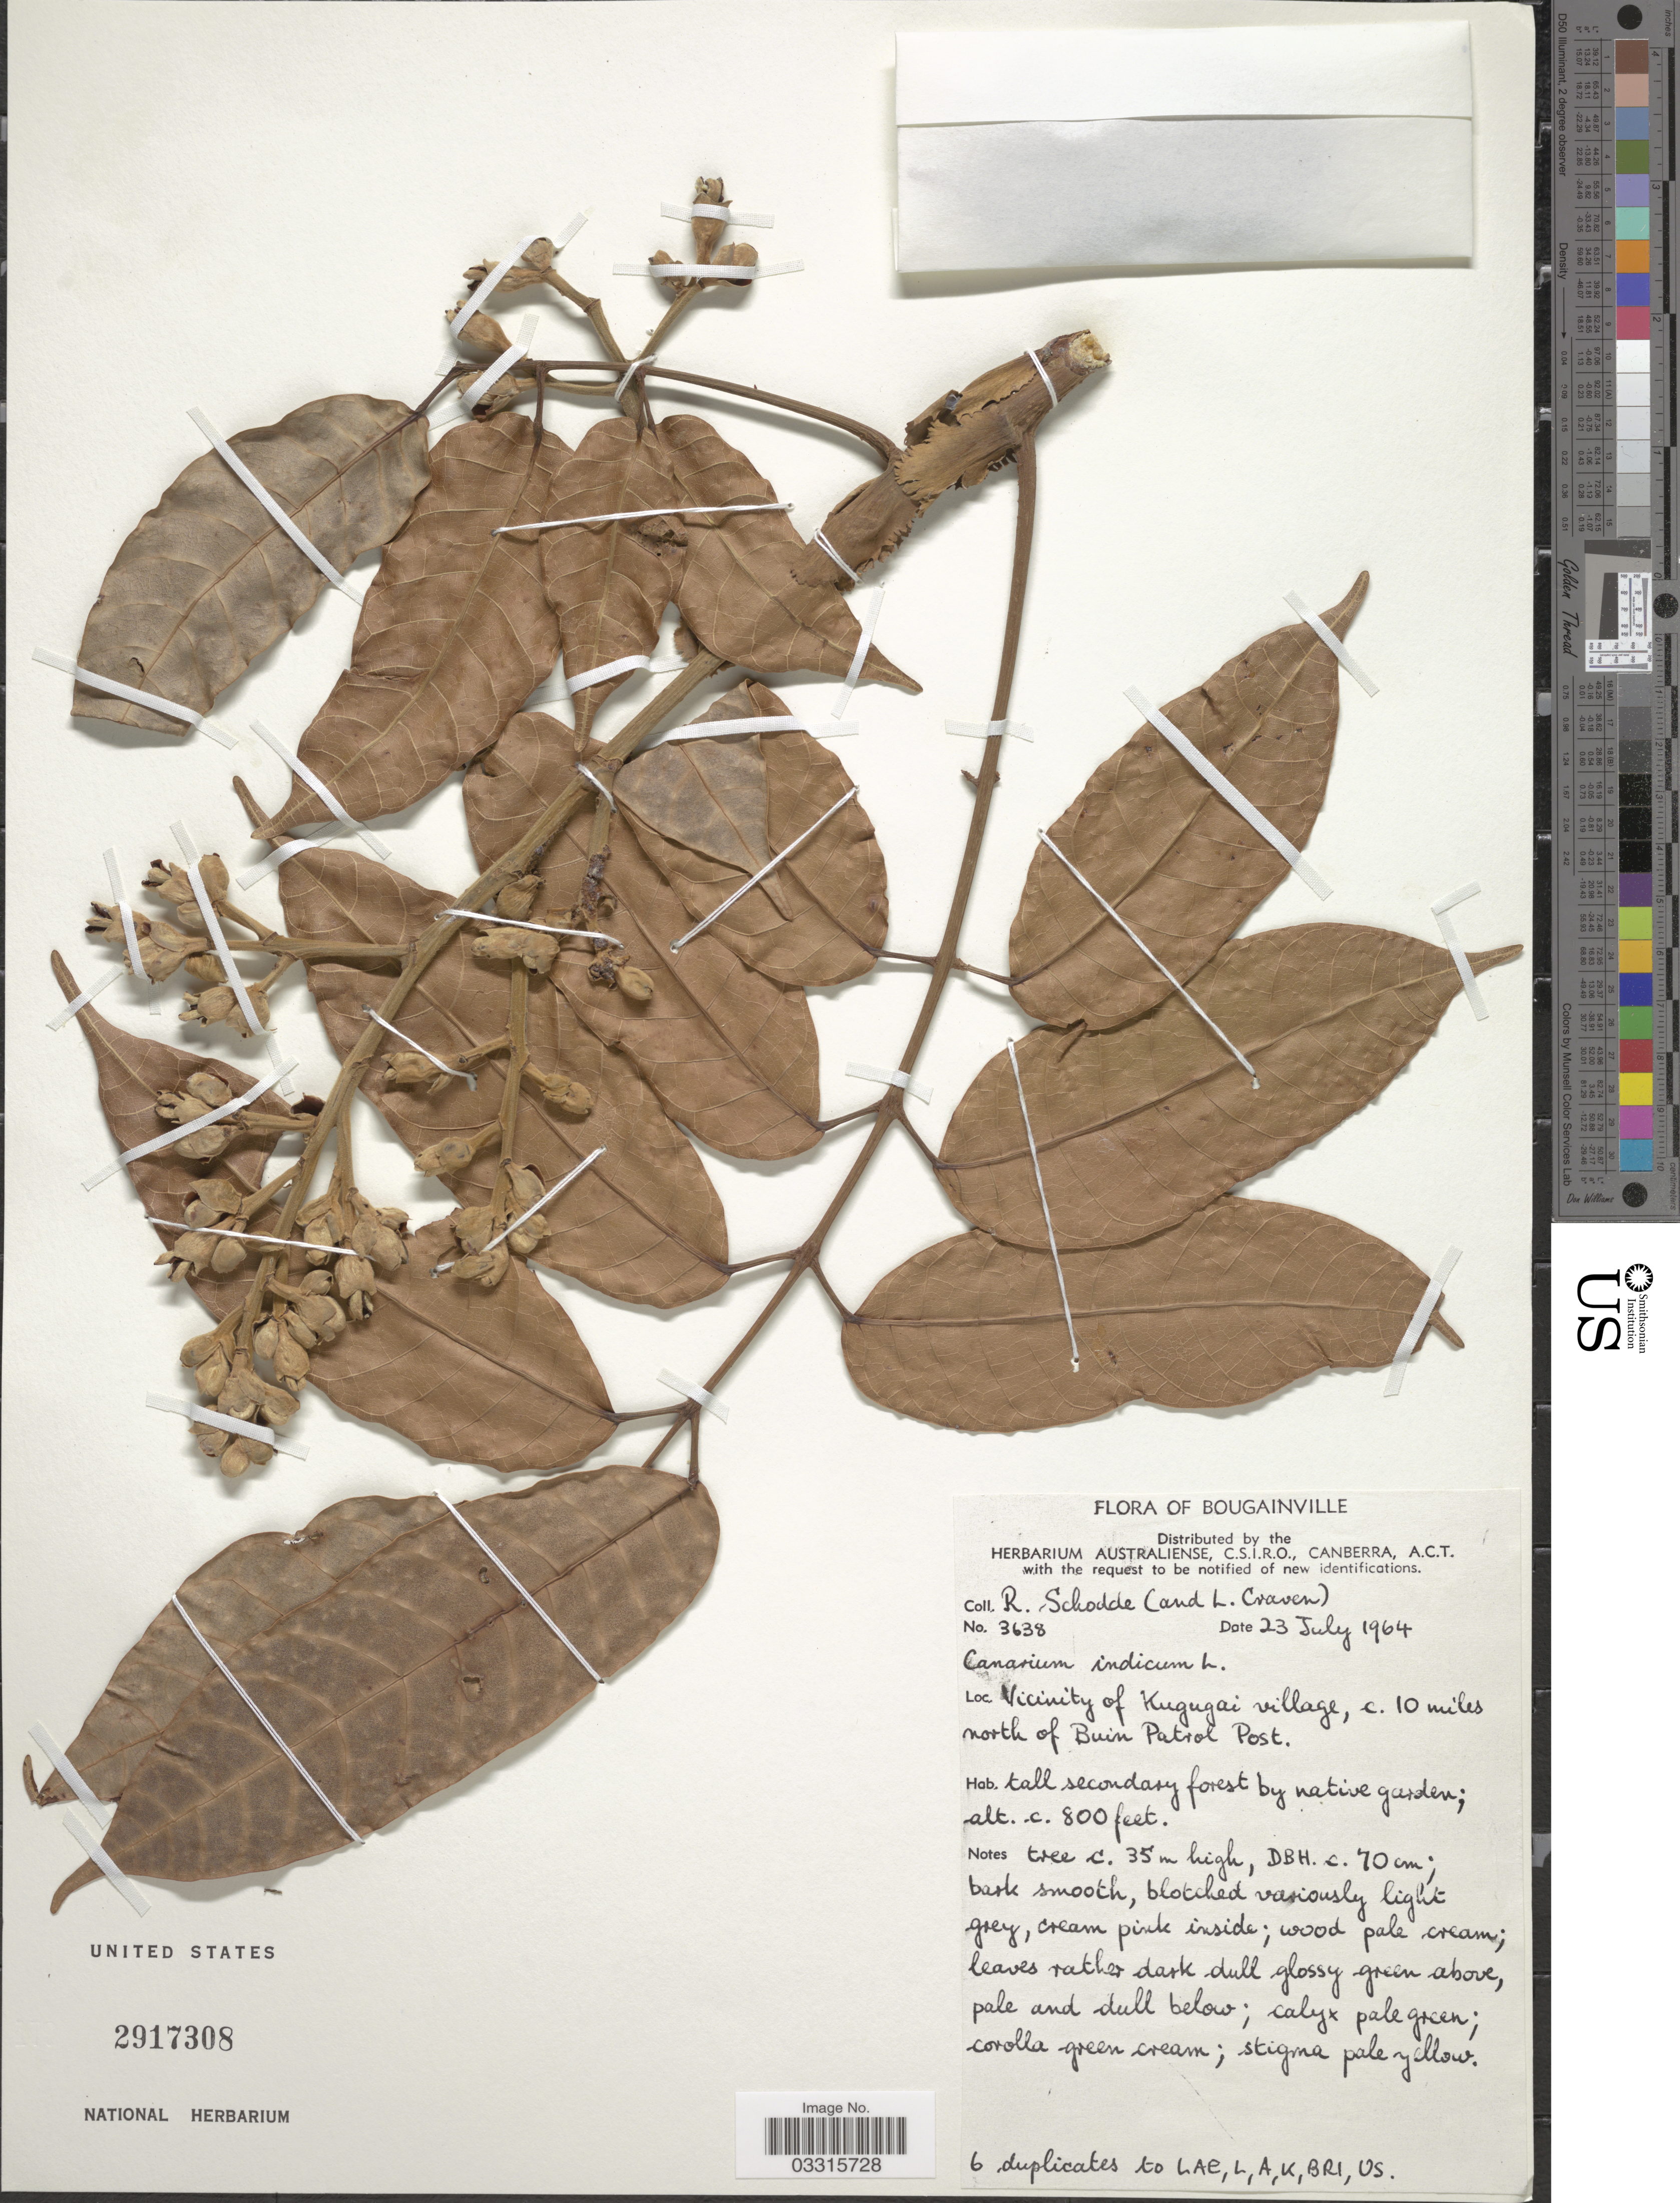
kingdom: Plantae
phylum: Tracheophyta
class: Magnoliopsida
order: Sapindales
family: Burseraceae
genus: Canarium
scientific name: Canarium indicum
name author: L.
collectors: R. Schodde & L. A. Craven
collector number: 3638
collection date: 1964-07-23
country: Papua New Guinea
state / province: Bougainville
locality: Vicinity of Kugugai village, c. 10 miles north of Buin Patrol Post.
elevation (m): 244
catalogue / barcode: US 2917308